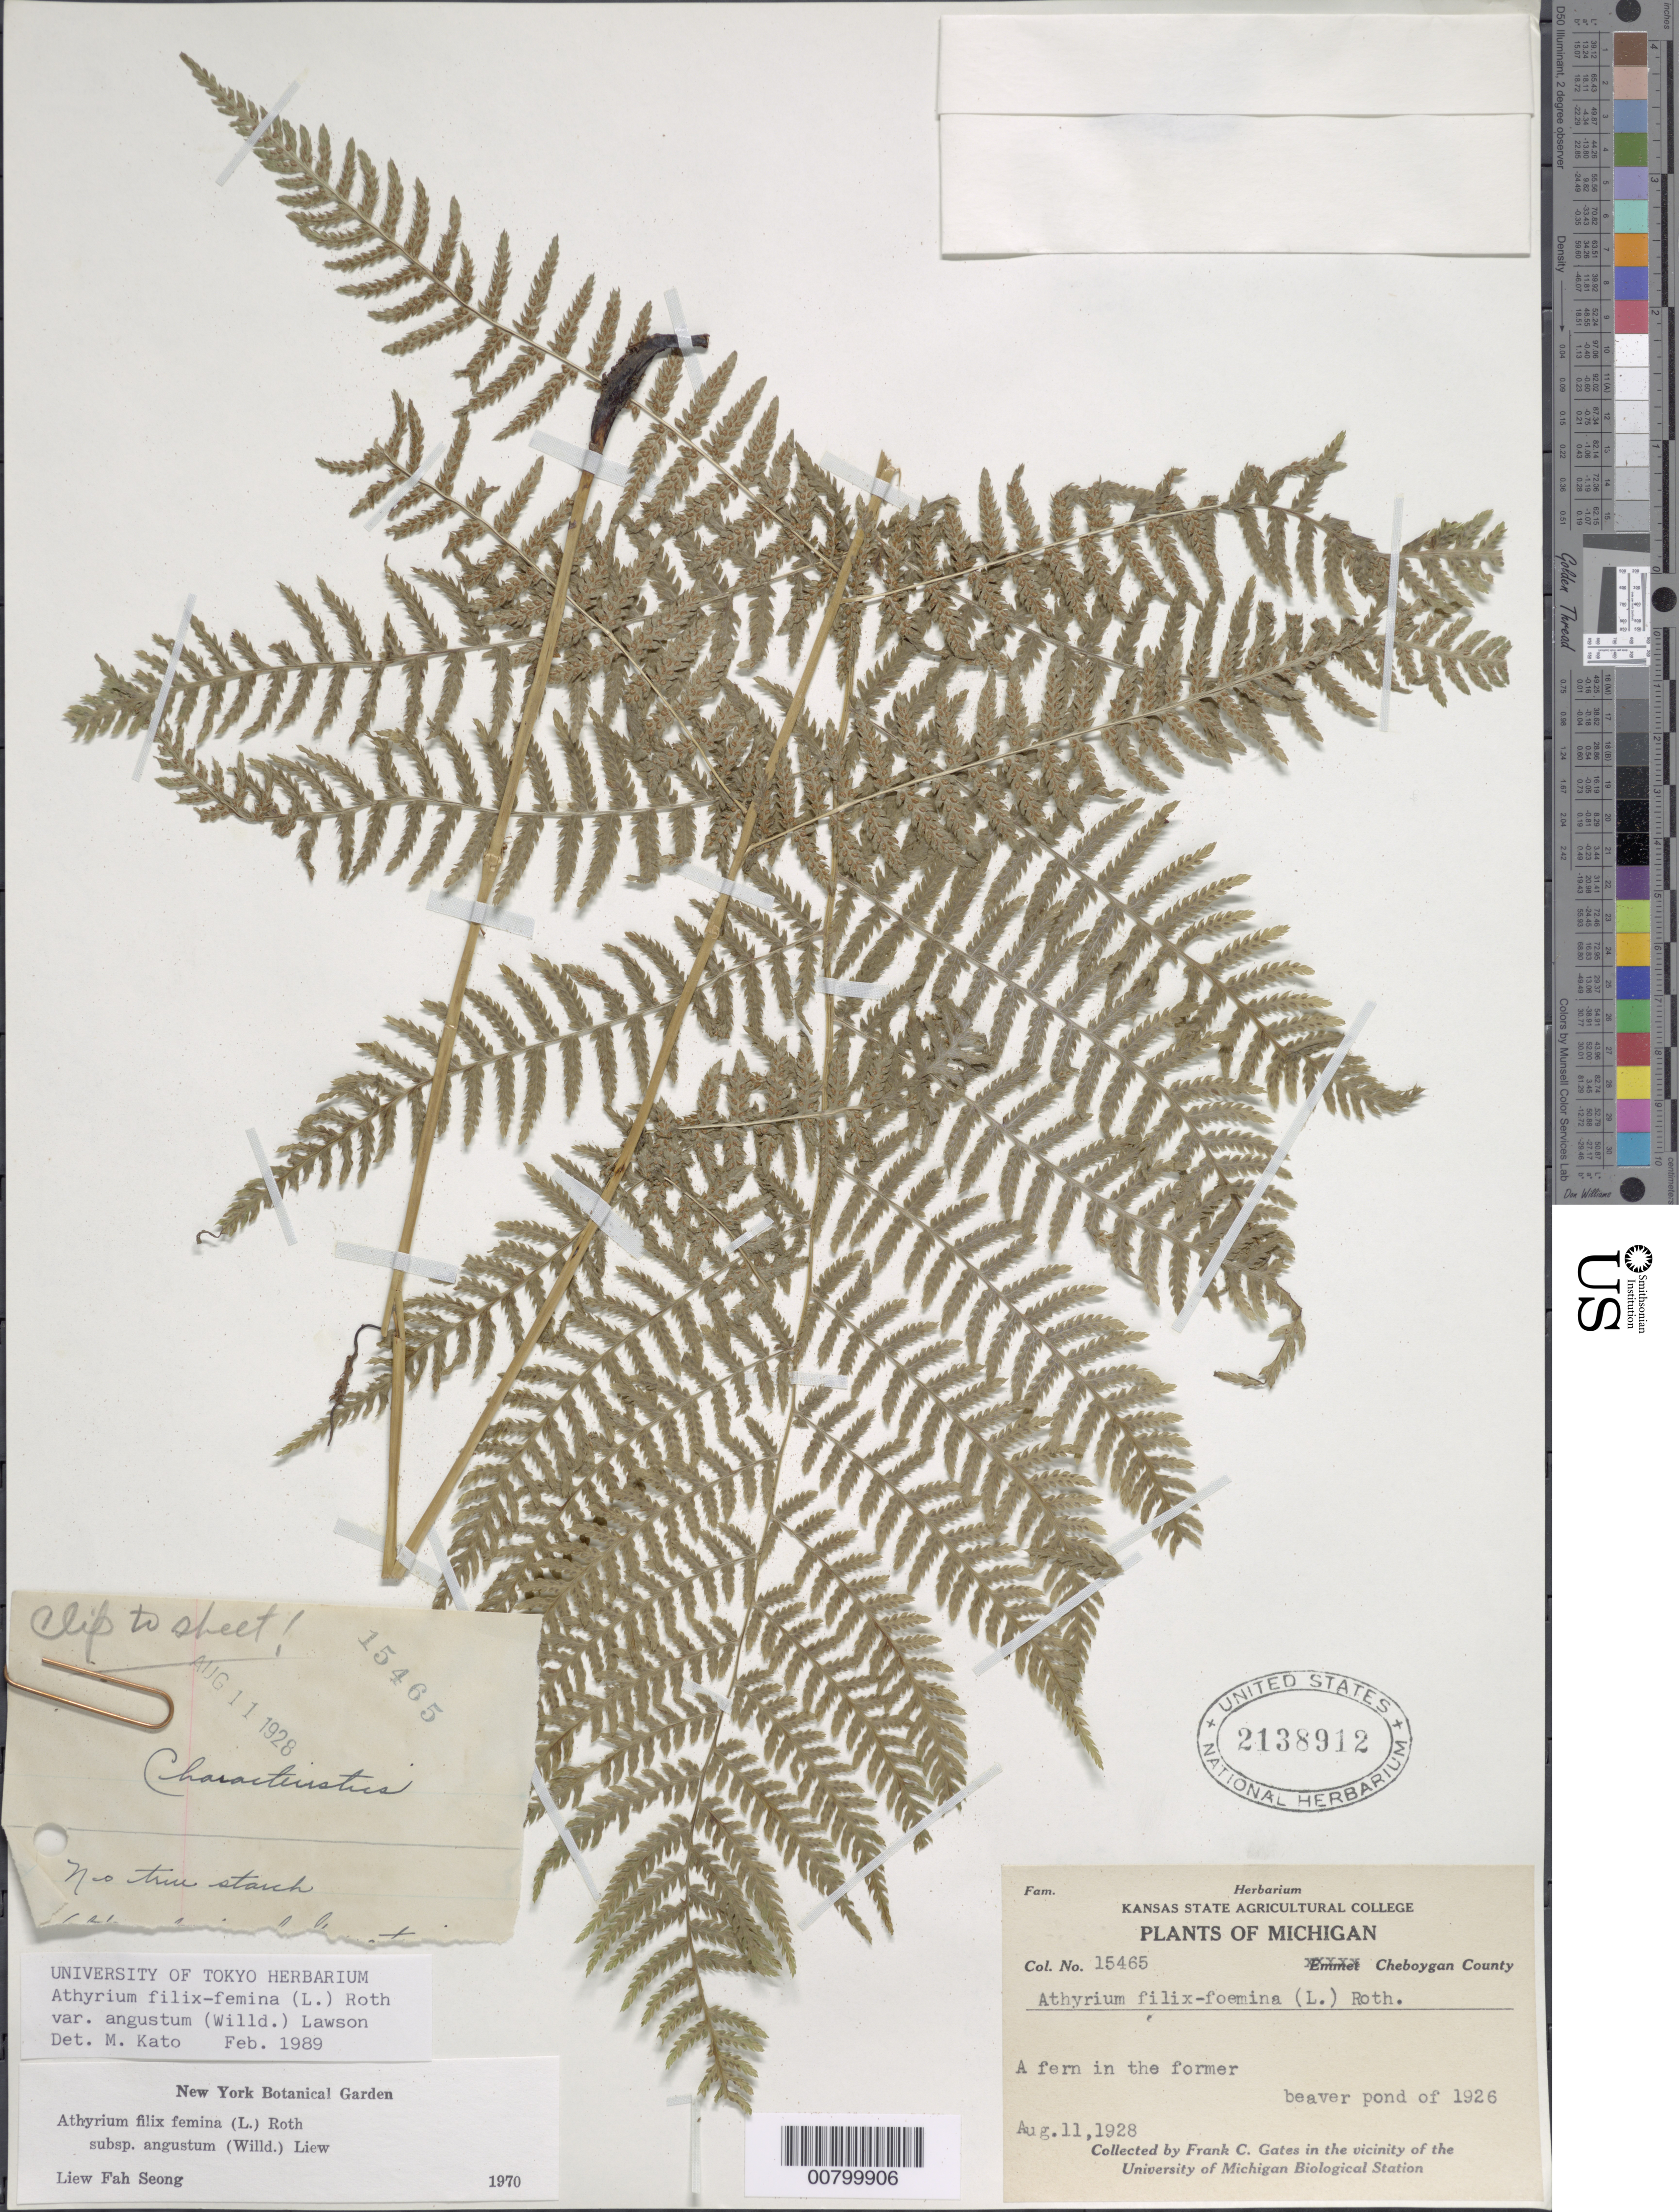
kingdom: Plantae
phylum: Tracheophyta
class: Polypodiopsida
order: Polypodiales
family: Athyriaceae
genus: Athyrium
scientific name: Athyrium filix-femina subsp. angustatum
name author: (Willd.) R.T. Clausen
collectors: F. C. Gates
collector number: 15465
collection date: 1928-08-11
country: United States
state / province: Michigan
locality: Cheboygan County, Beaver pond of 1926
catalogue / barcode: US 2138912